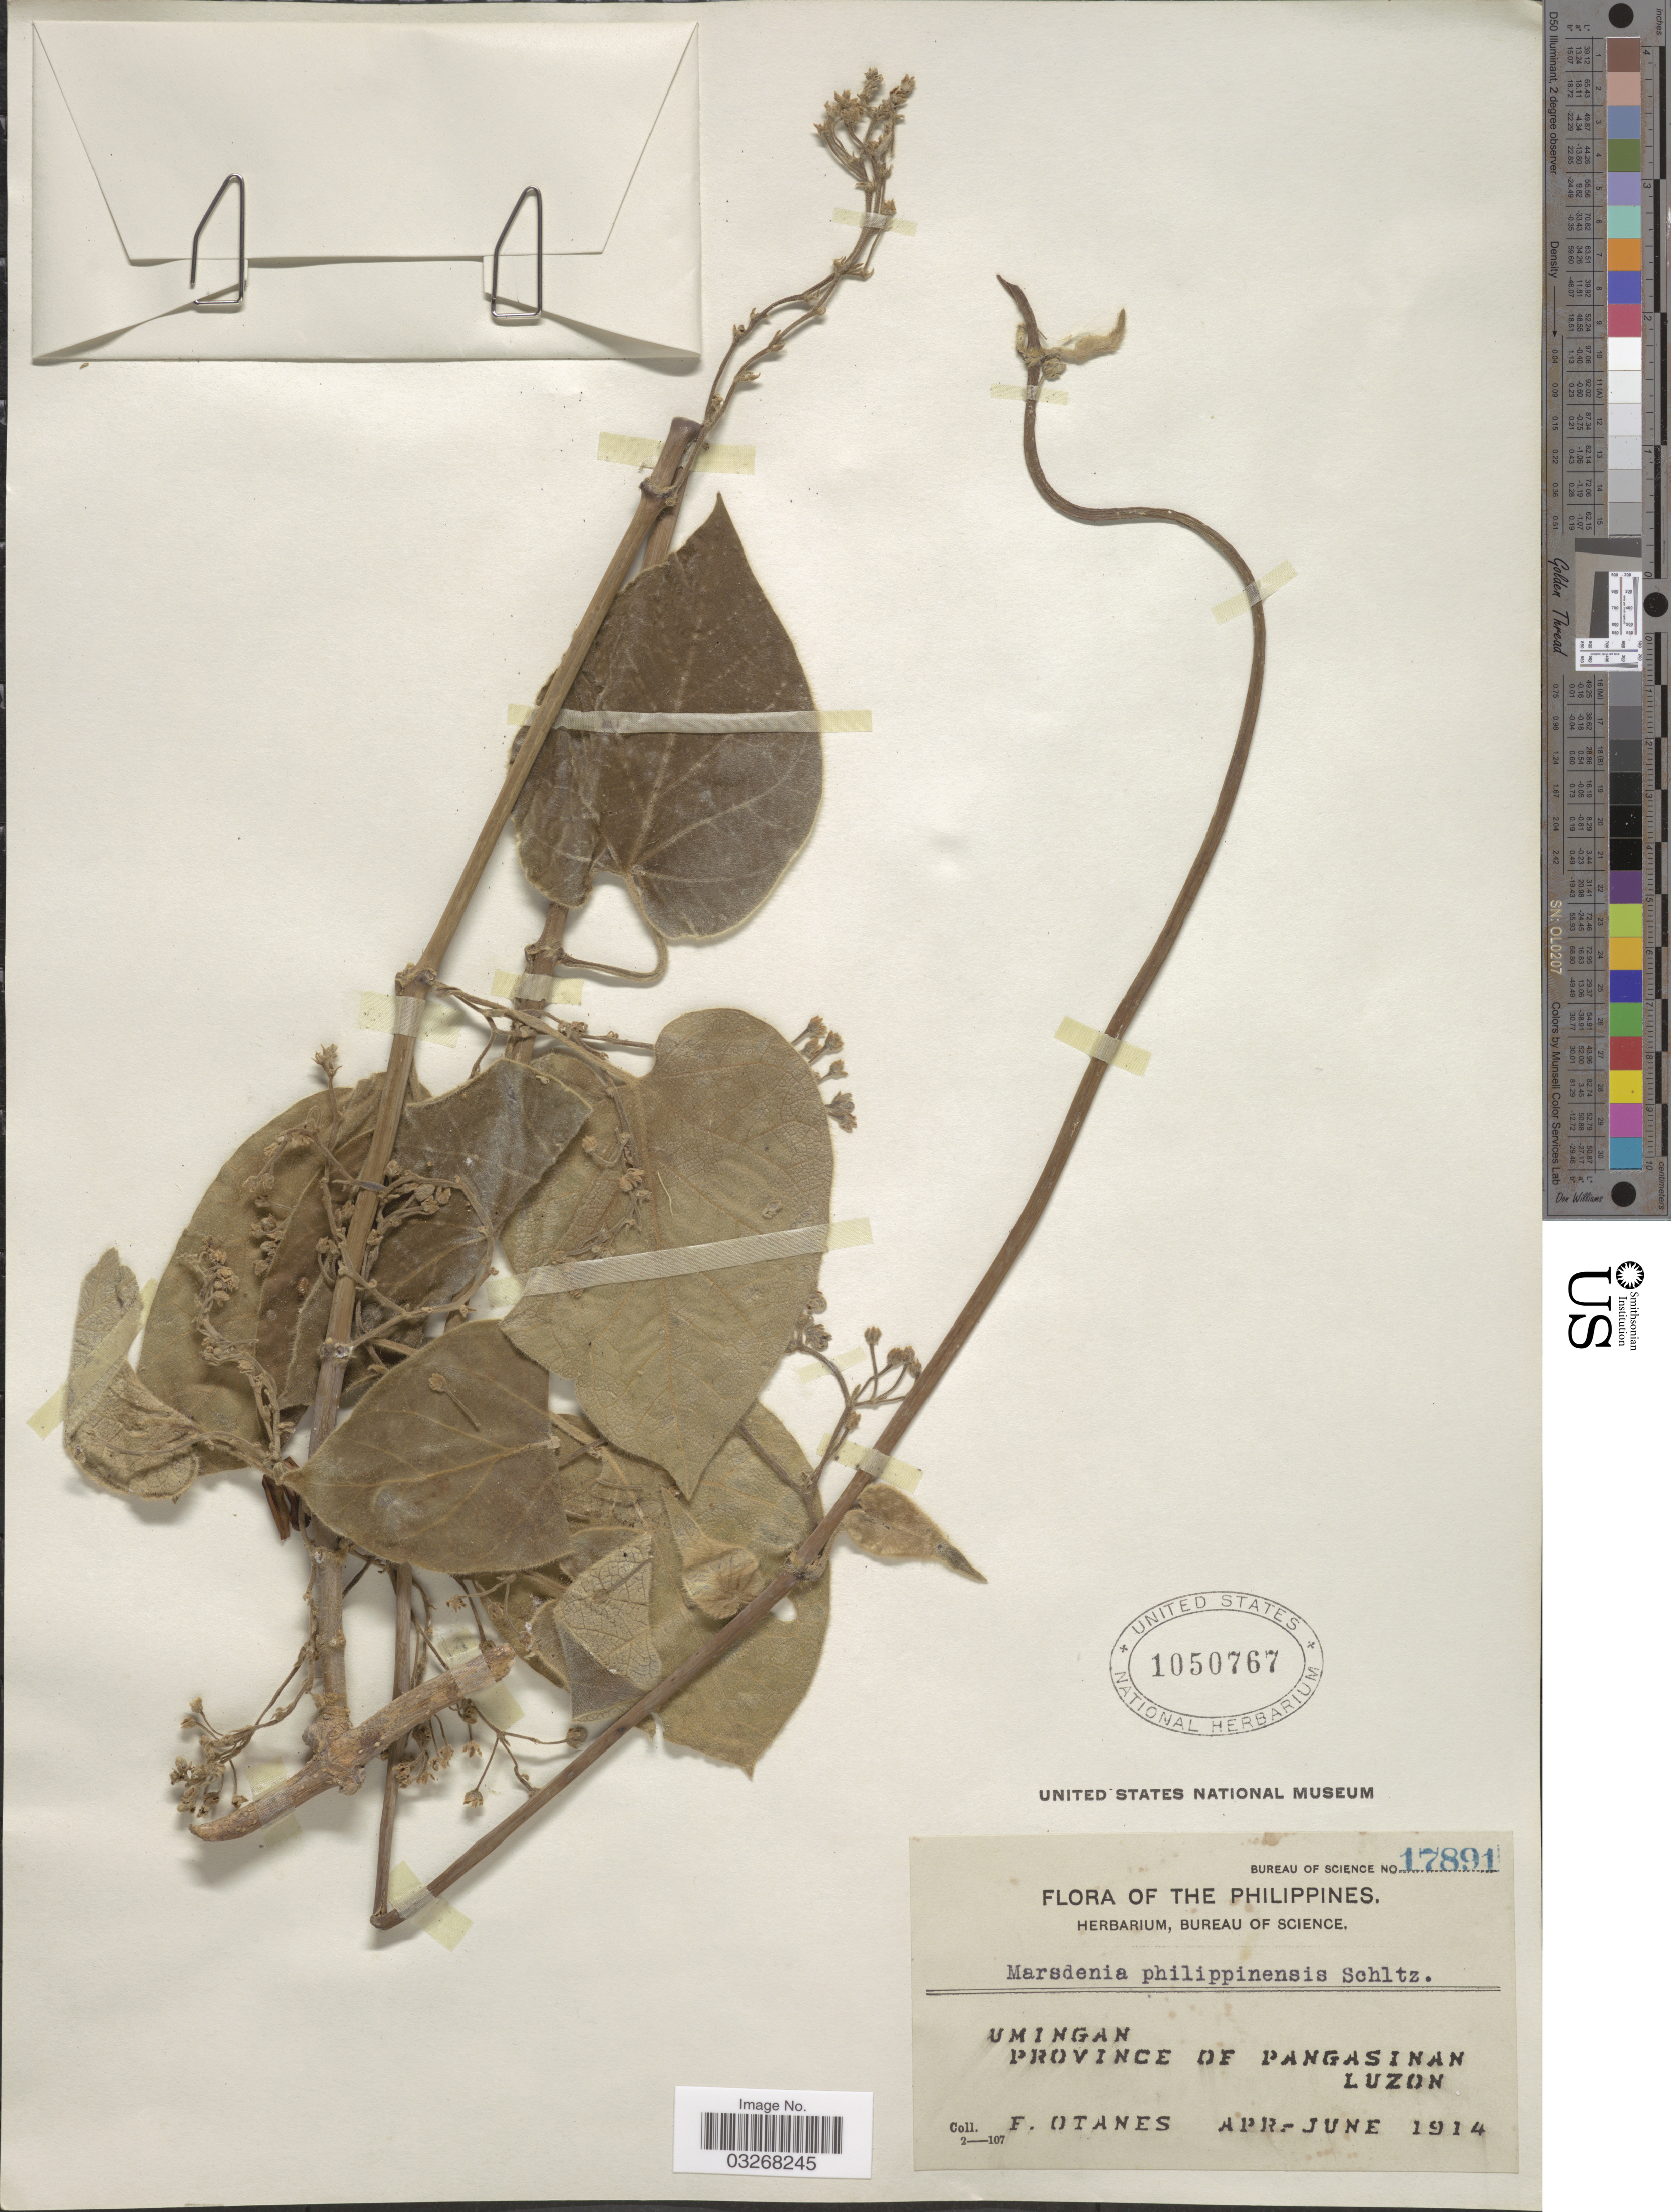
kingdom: Plantae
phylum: Tracheophyta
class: Magnoliopsida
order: Gentianales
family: Apocynaceae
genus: Marsdenia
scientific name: Marsdenia philippinensis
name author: Schltr.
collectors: F. Q. Otanes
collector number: Bureau of Science 17891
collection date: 1914-04/1914-06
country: Philippines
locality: Umingan. Province of Pangasinan. Luzon.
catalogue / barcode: US 1050767